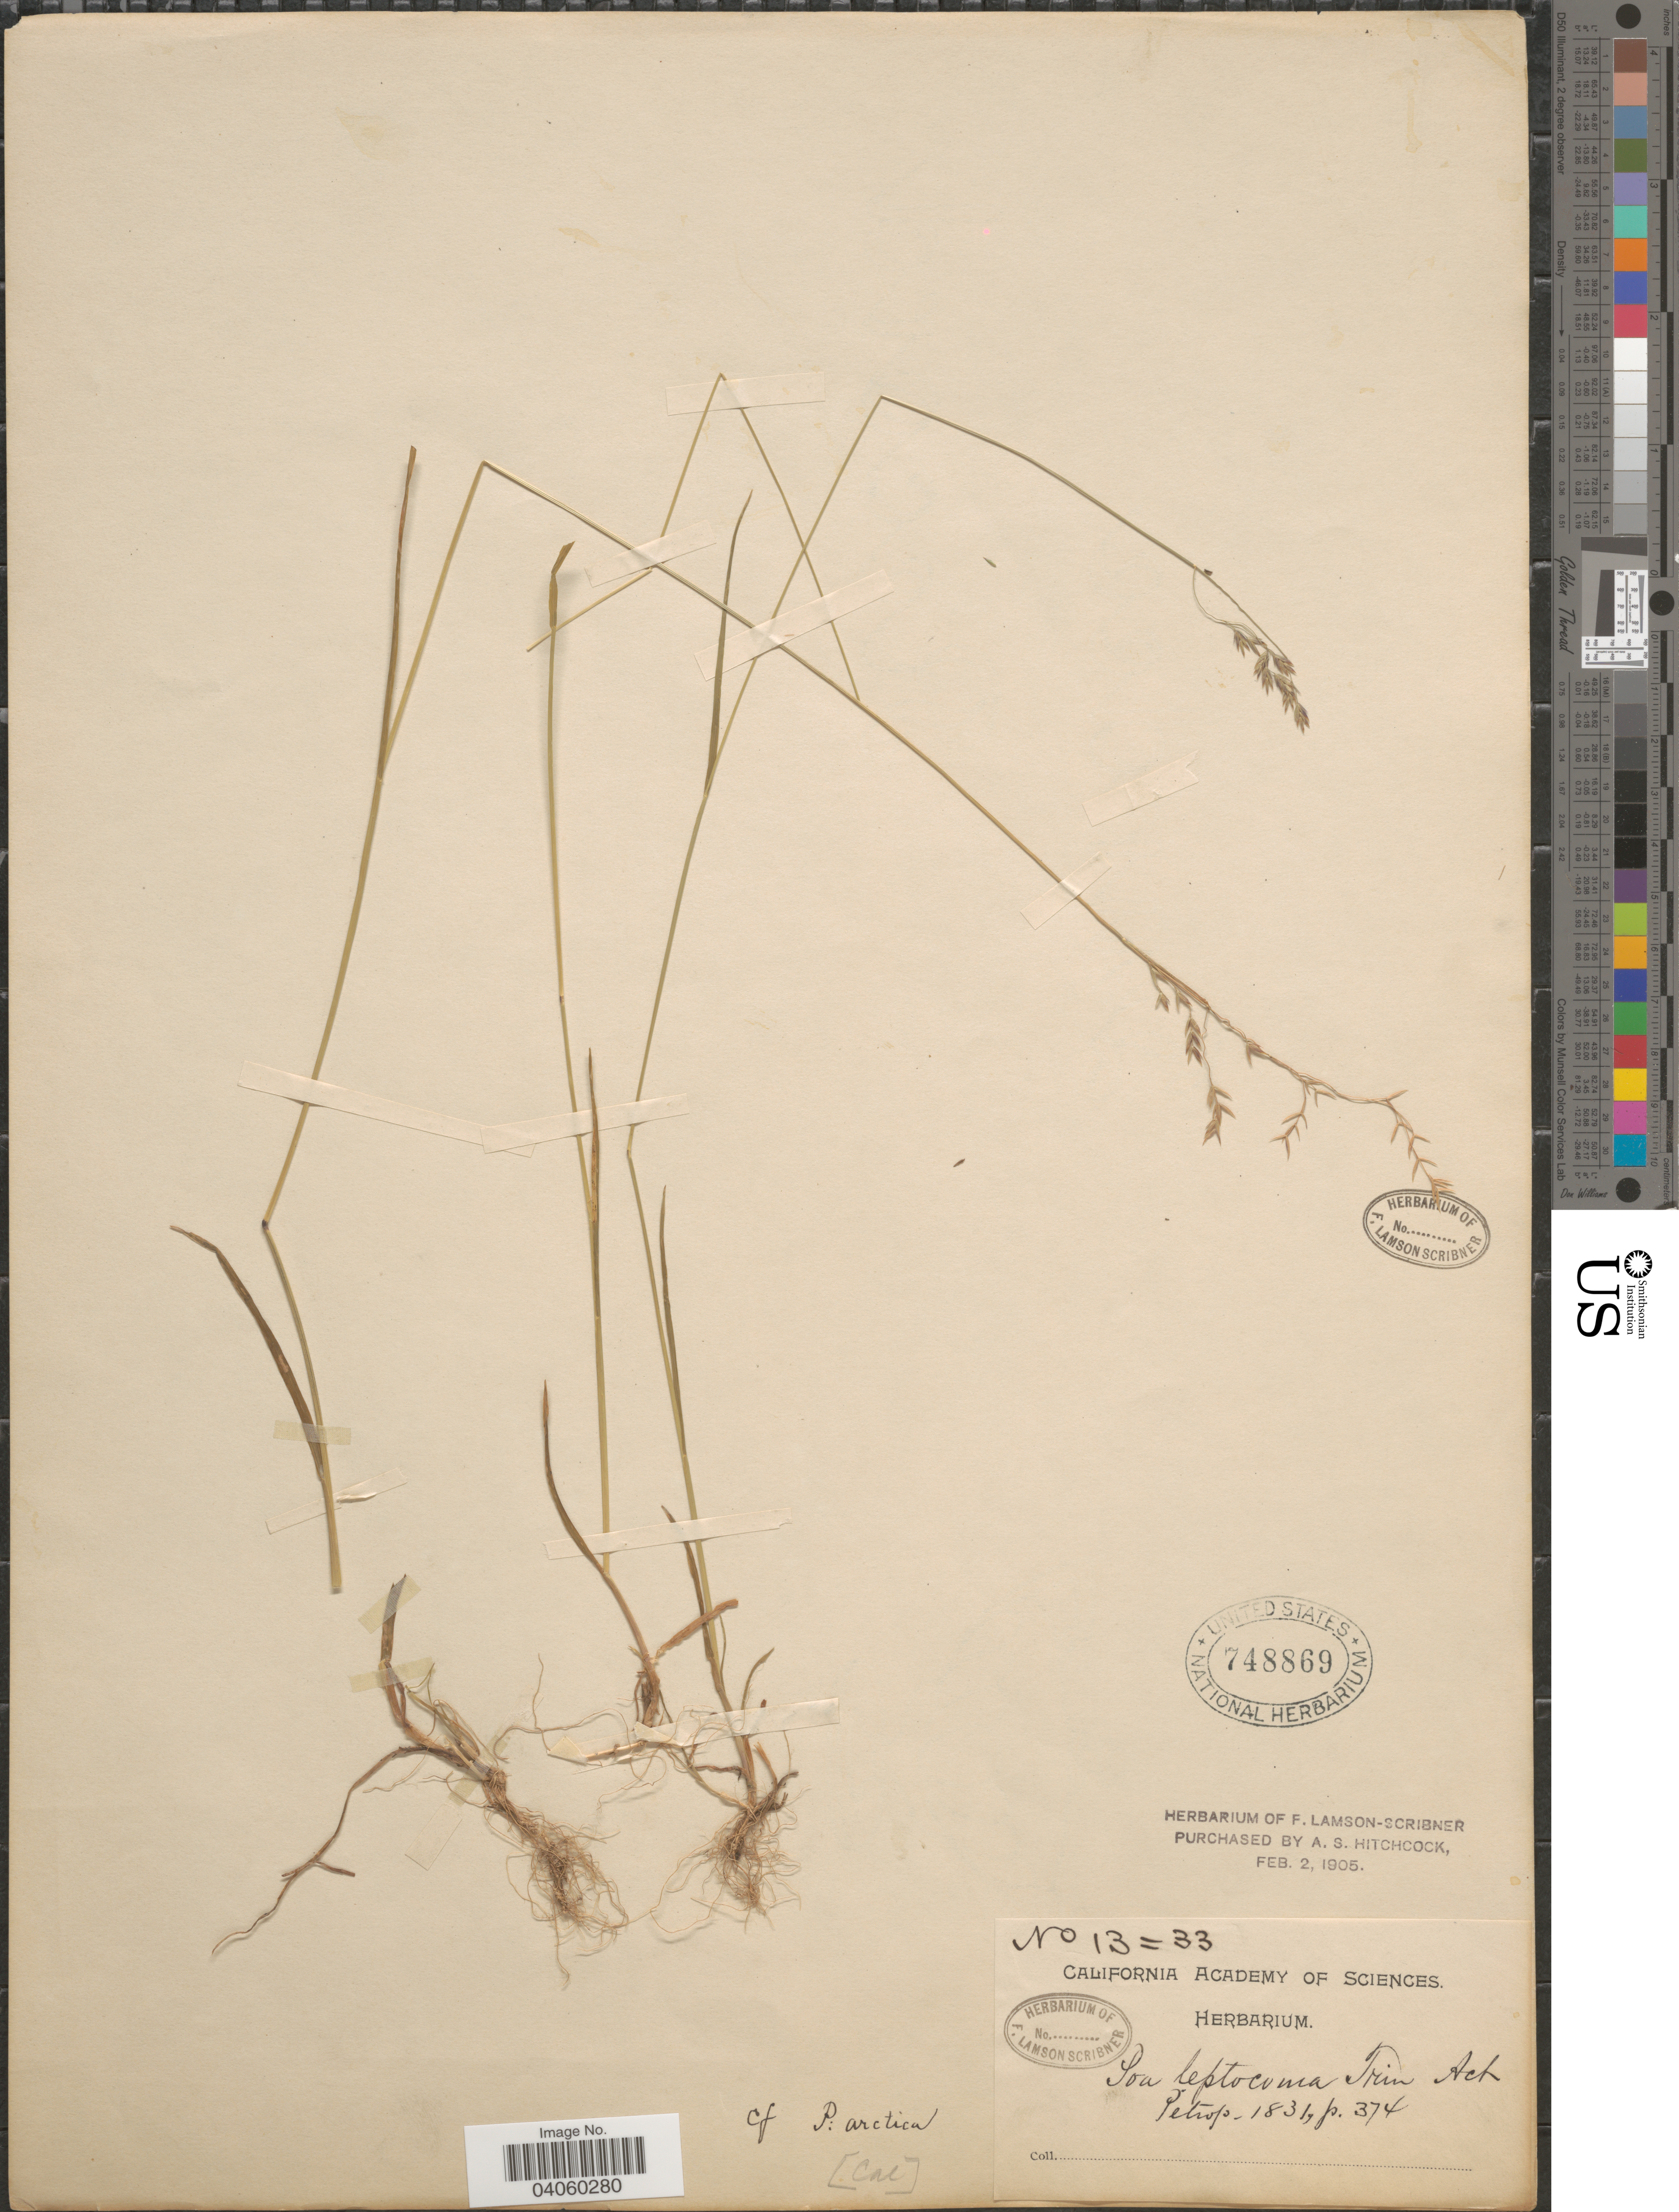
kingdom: Plantae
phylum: Tracheophyta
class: Liliopsida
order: Poales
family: Poaceae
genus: Poa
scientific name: Poa leptocoma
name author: Trin.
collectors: ex herb. Cal. Academy of Sciences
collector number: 13=33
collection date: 1831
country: United States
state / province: California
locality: Petrop.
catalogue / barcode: US 748869